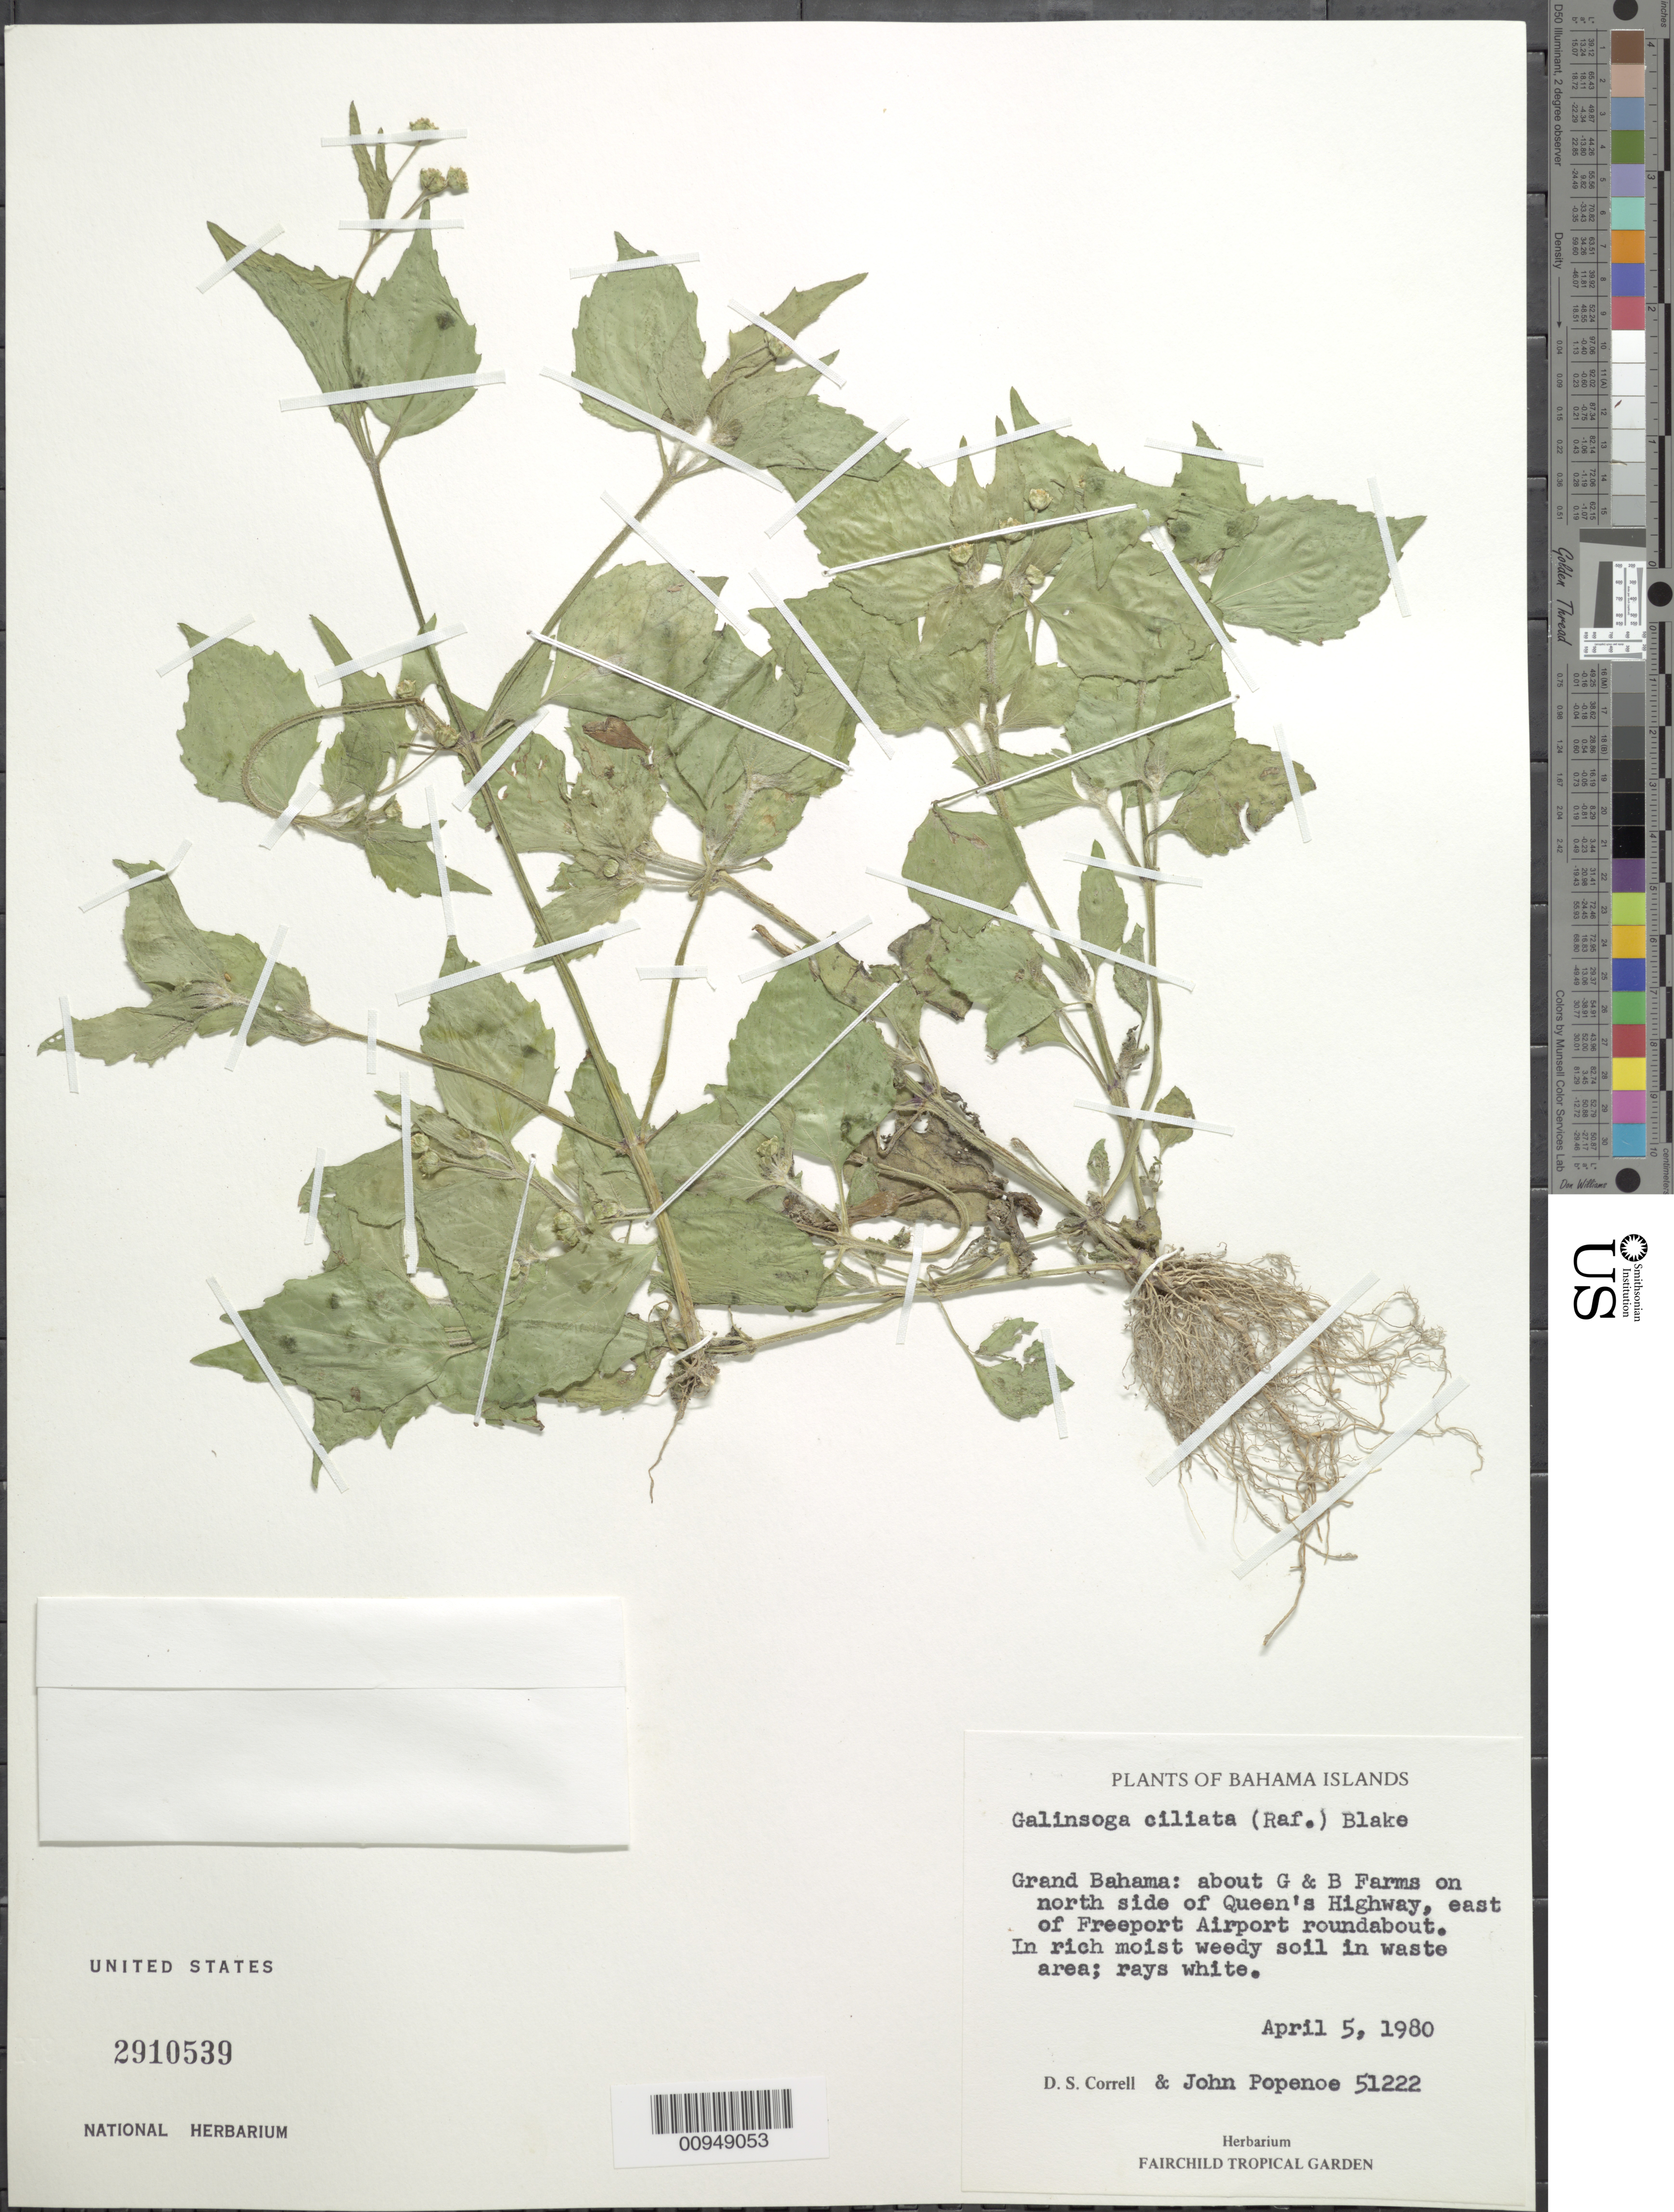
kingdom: Plantae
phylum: Tracheophyta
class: Magnoliopsida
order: Asterales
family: Asteraceae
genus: Galinsoga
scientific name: Galinsoga quadriradiata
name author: Ruiz & Pav.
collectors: D. S. Correll & J. Popenoe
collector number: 51222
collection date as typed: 05 Apr 1980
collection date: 1980-04-05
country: Bahamas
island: Grand Bahama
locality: About G & B Farms on north side of Queen's Highway, E of Freeport Airport roundabout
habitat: In rich moist weedy soil in waste area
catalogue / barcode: US 2910539